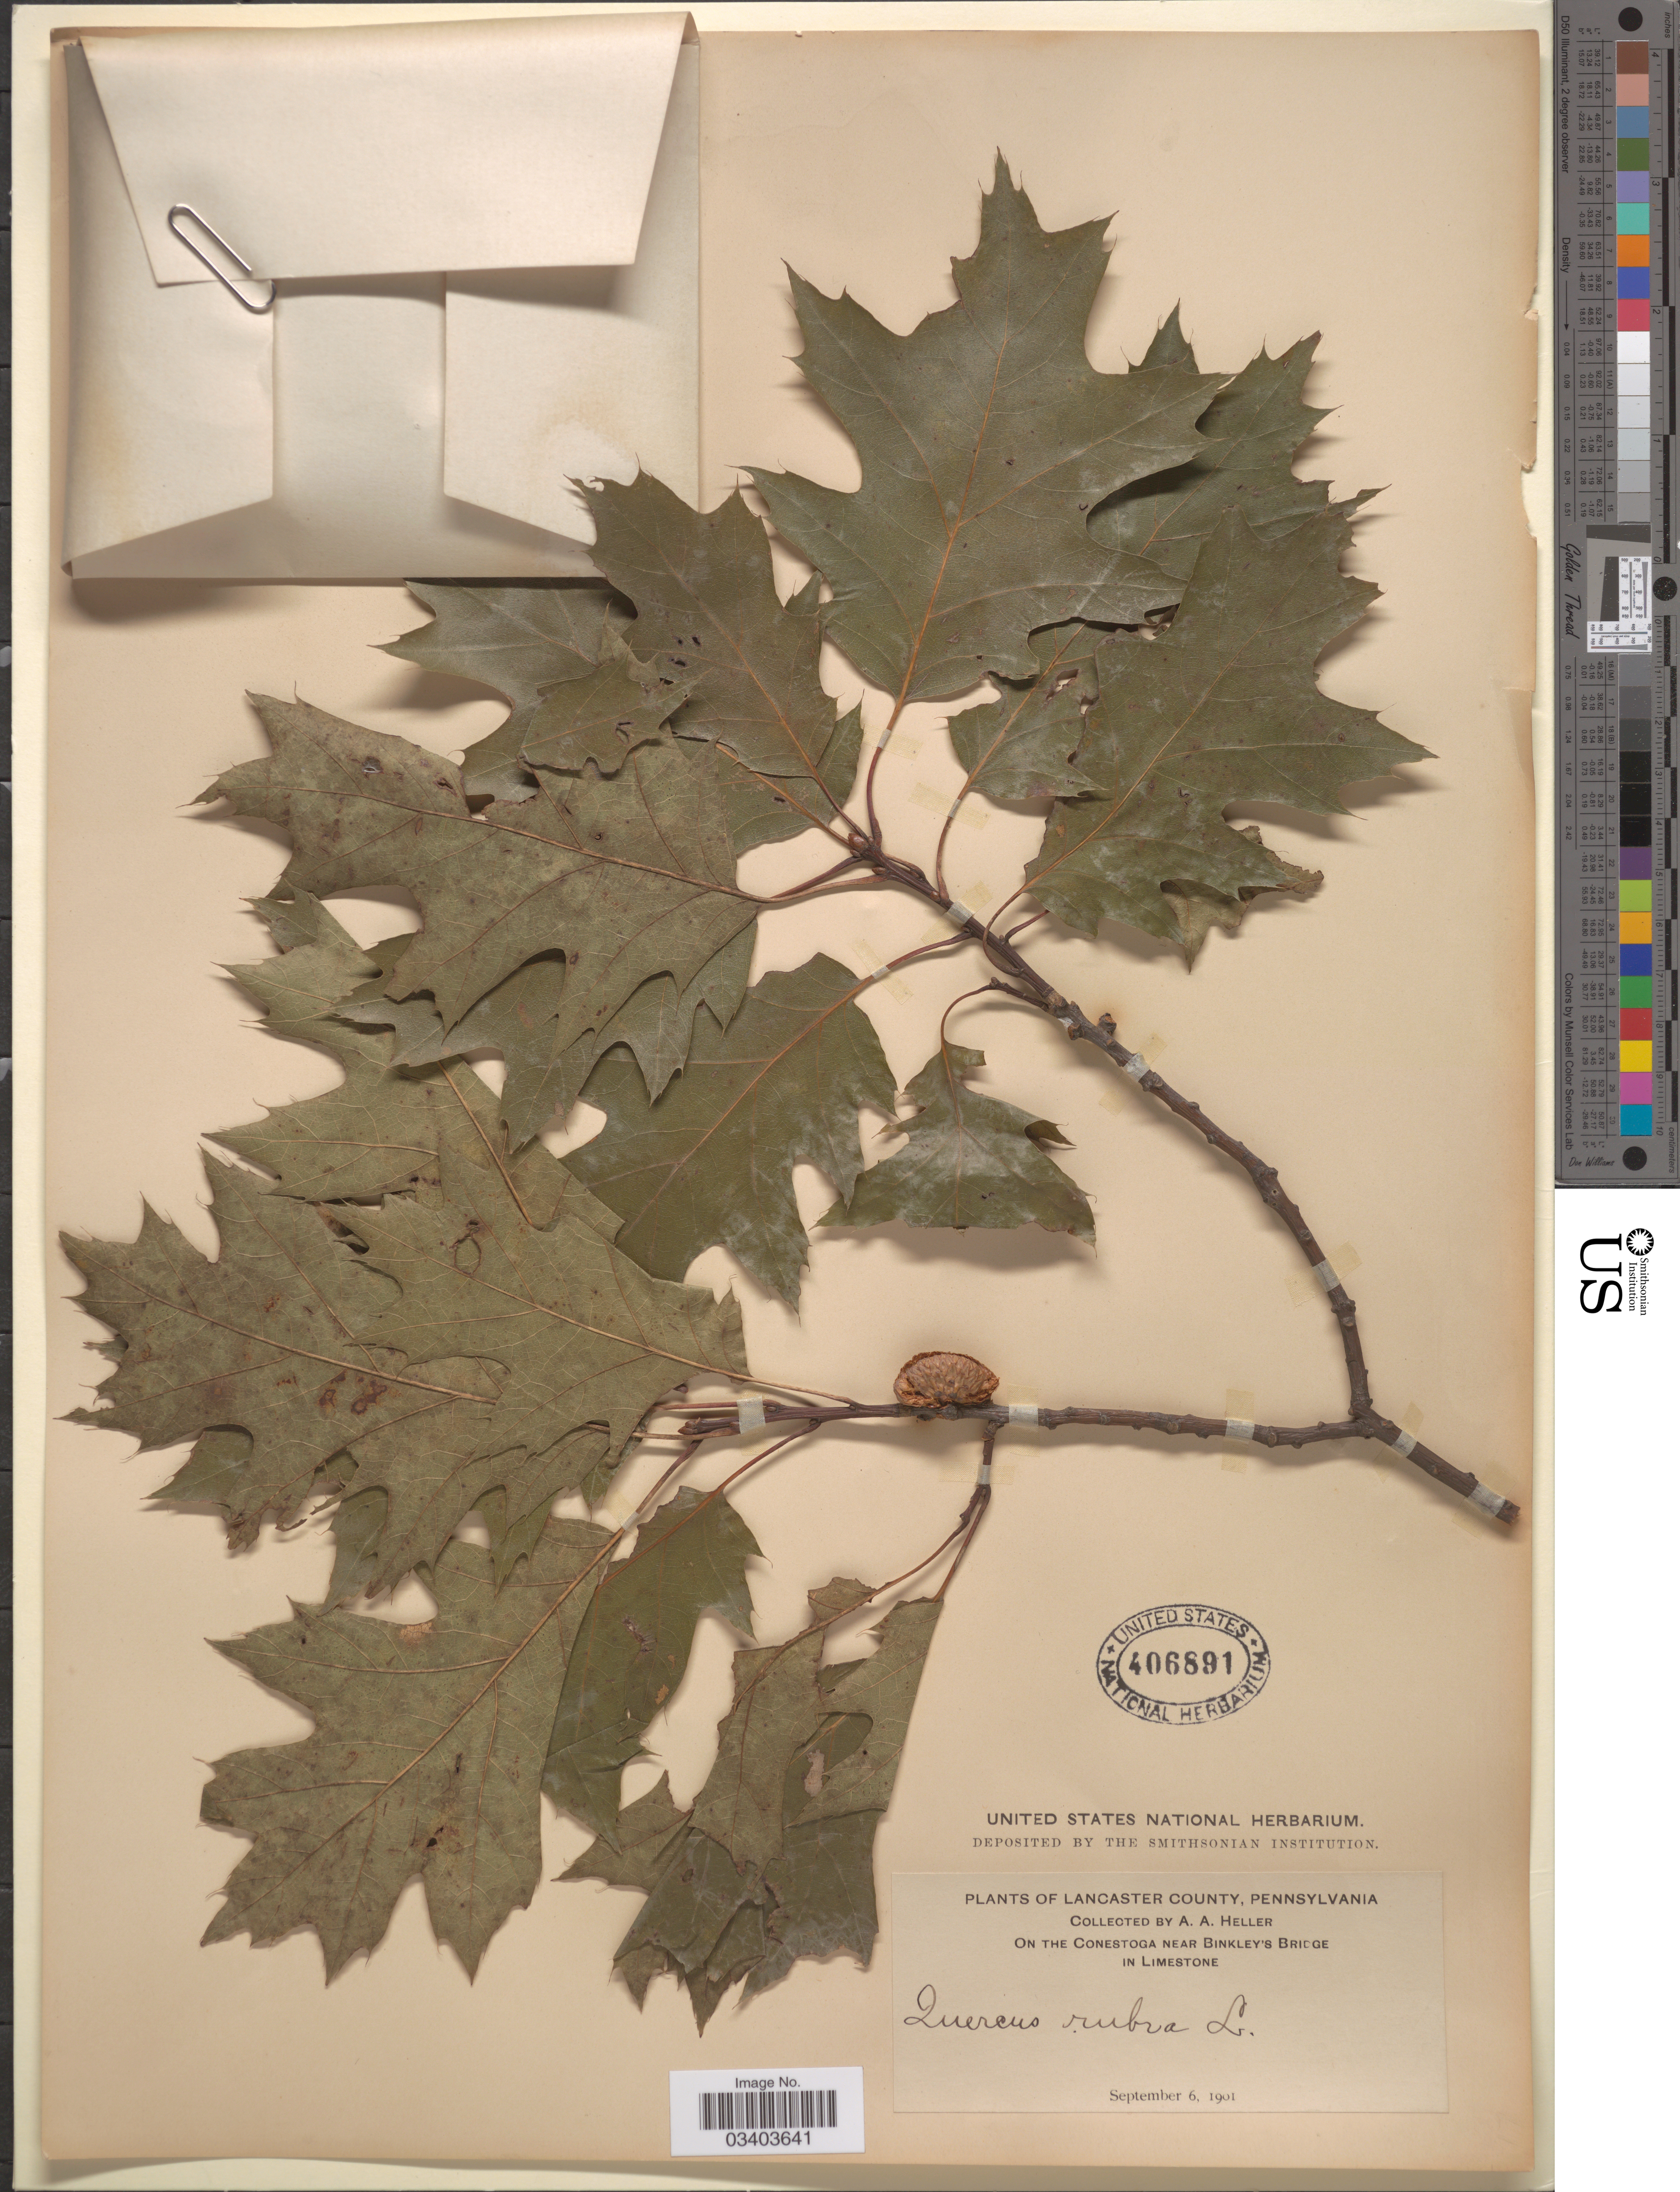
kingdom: Plantae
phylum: Tracheophyta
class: Magnoliopsida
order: Fagales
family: Fagaceae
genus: Quercus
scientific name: Quercus borealis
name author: F. Michx.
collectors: A. A. Heller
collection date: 1901-09-06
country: United States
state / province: Pennsylvania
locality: Lancaster County. On the Conestoga near Binkley's Bridge in Limestone.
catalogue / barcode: US 406891